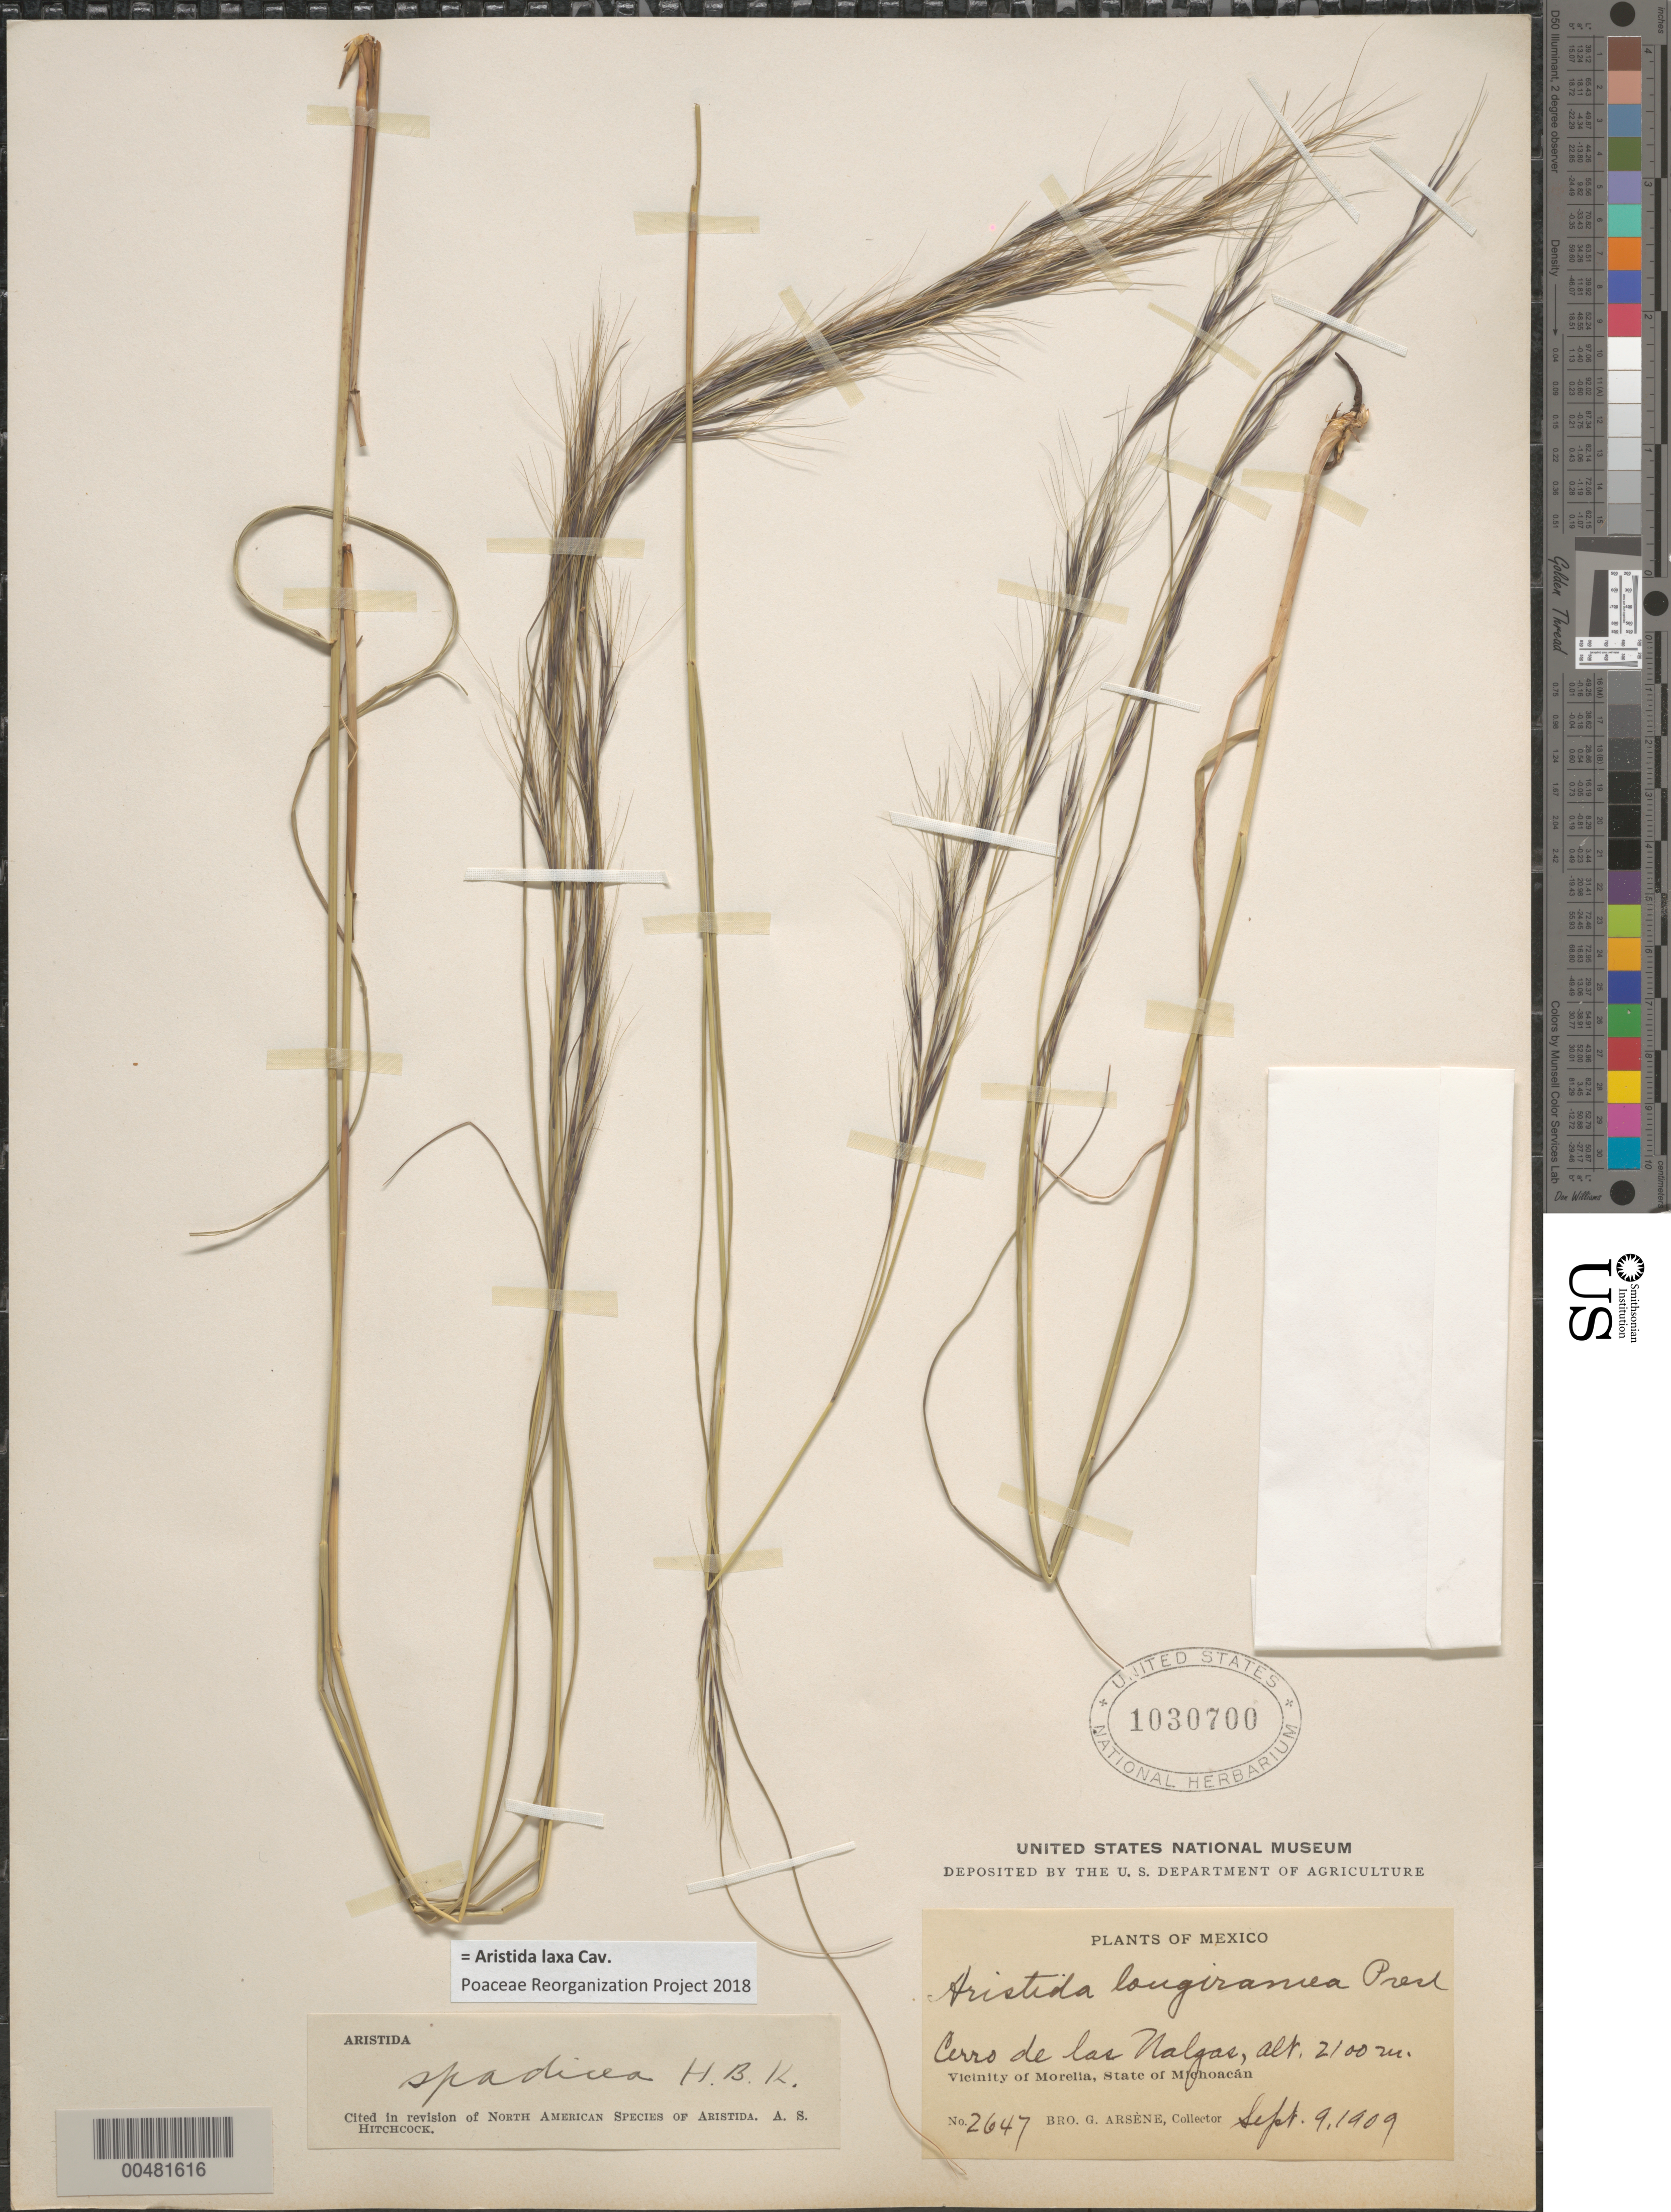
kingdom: Plantae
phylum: Tracheophyta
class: Liliopsida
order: Poales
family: Poaceae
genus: Aristida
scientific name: Aristida laxa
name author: Cav.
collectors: Bro. G. Arsène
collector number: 2647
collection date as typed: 9 Sep 1909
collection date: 1909-09-09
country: Mexico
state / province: Michoacán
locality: Cerro de las Nalgas, vicinity of Morelia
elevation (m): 2100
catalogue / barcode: US 1030700